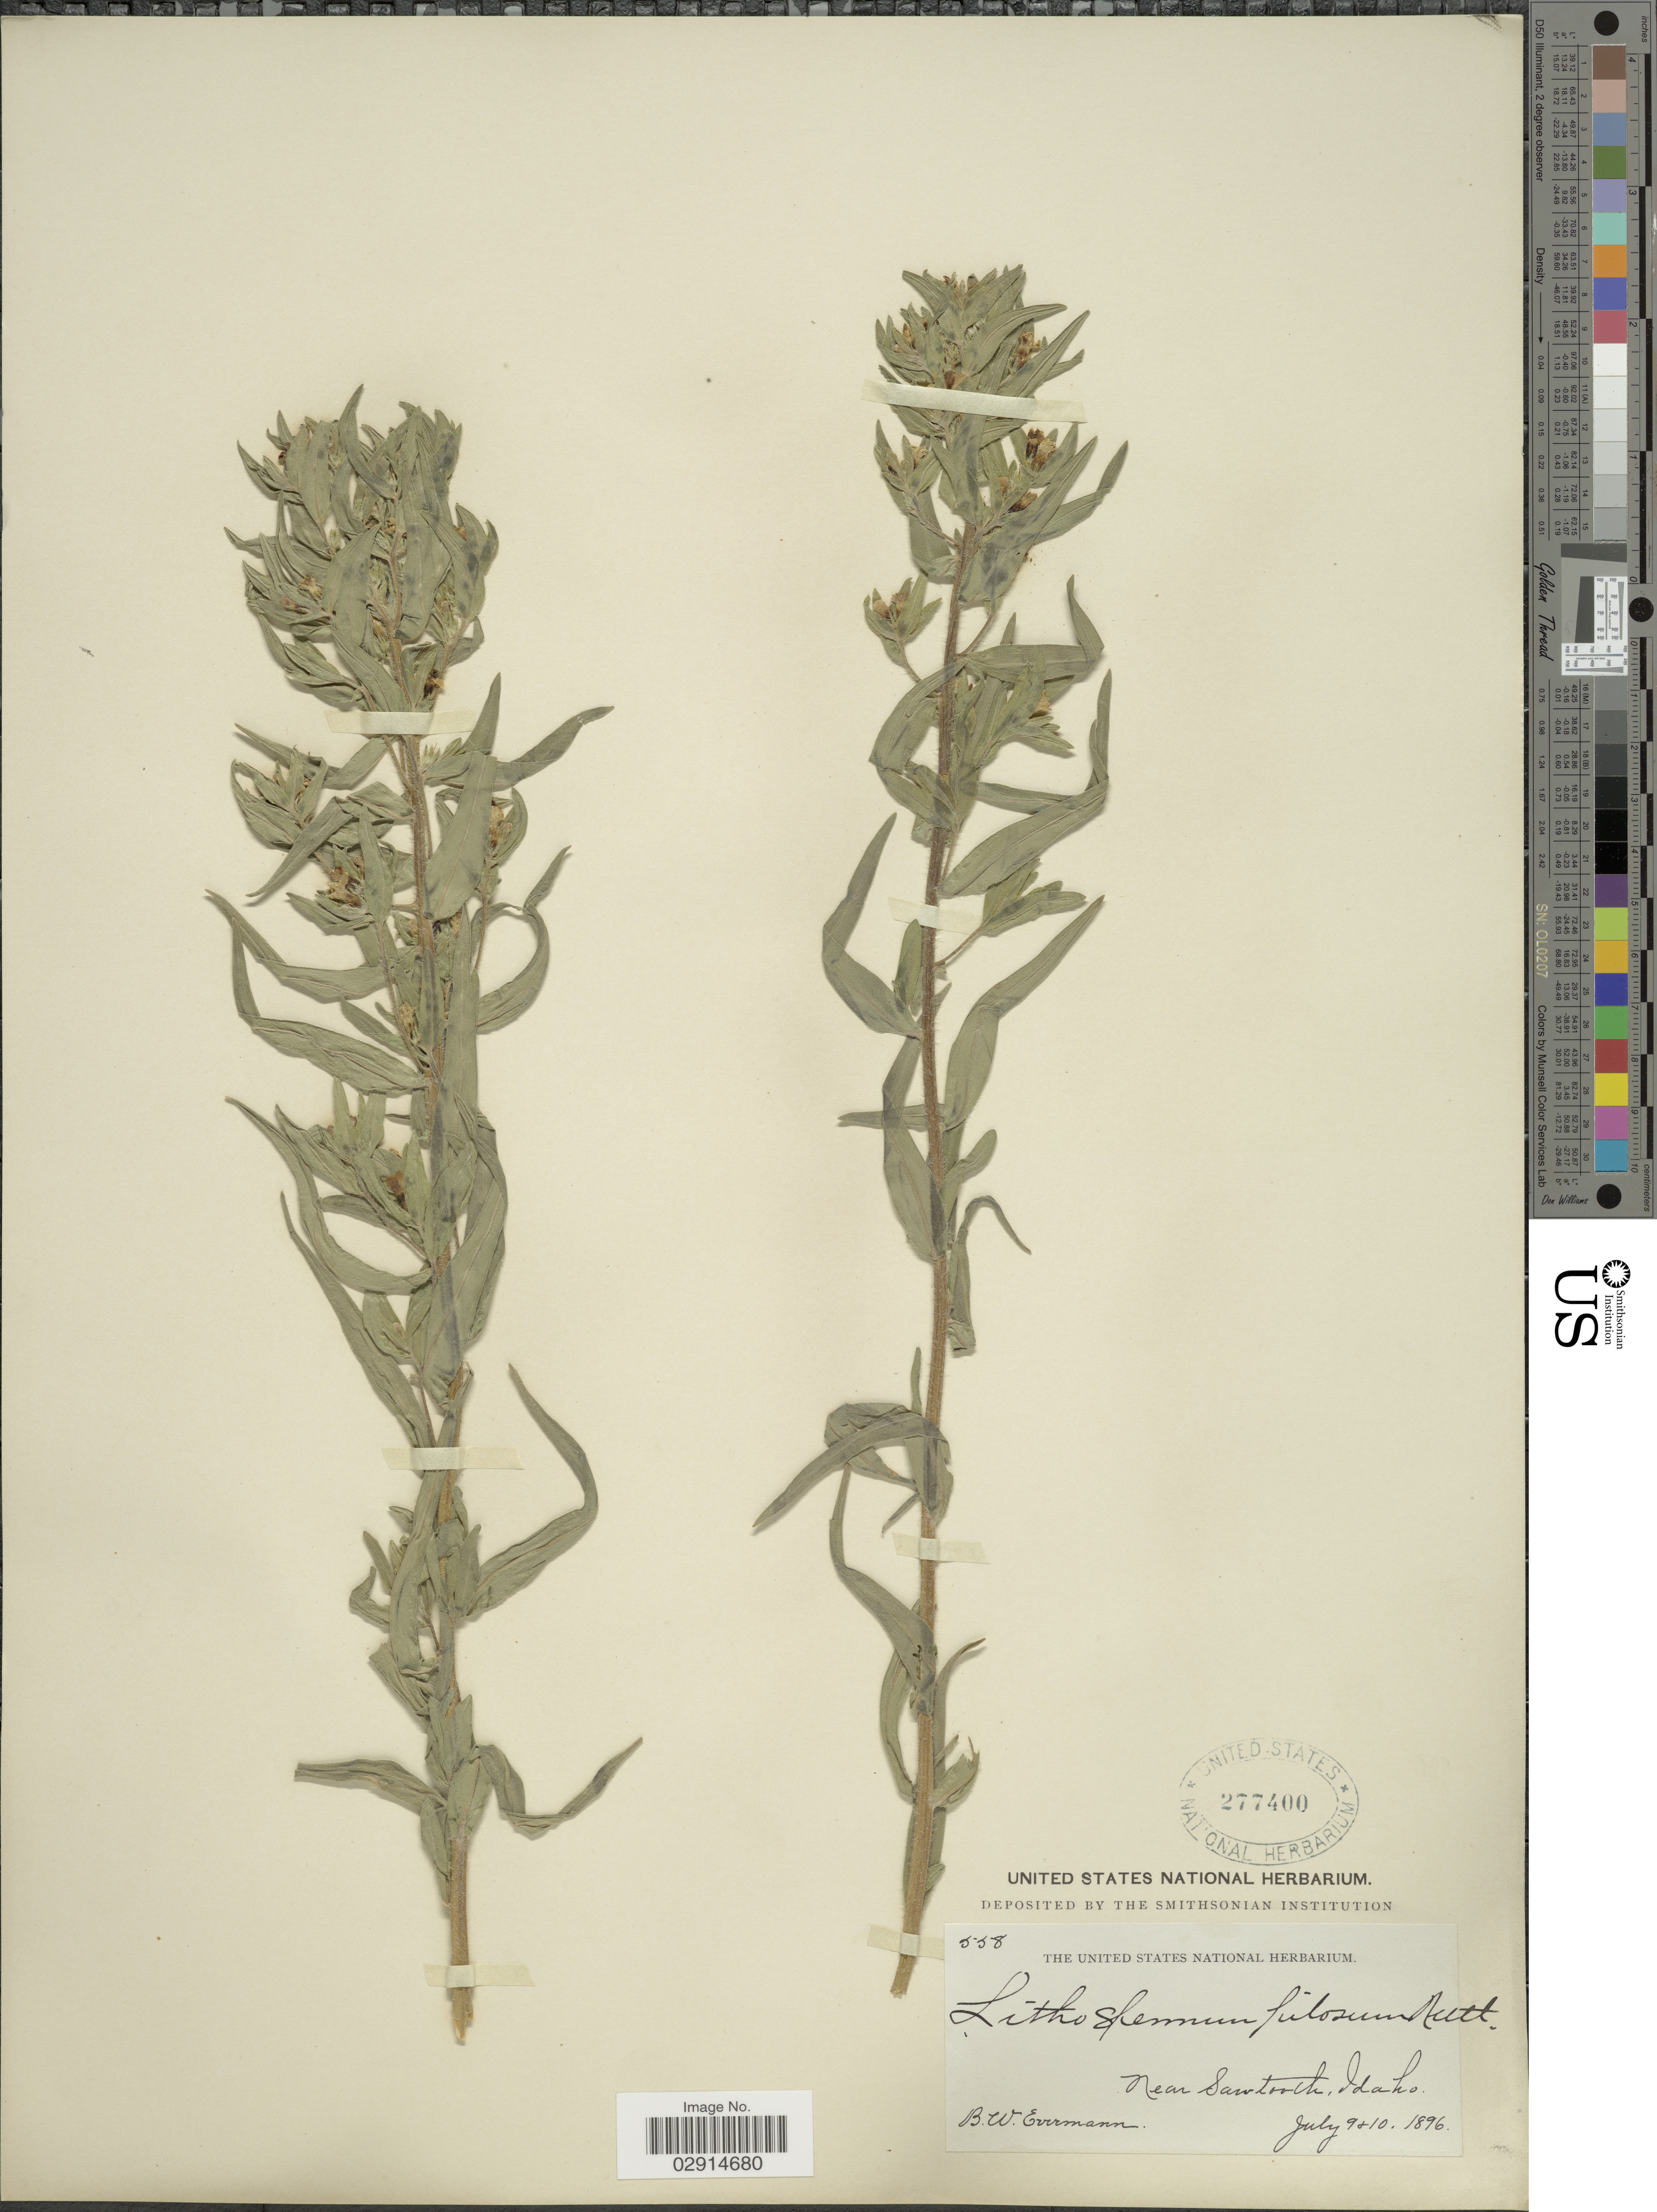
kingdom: Plantae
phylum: Tracheophyta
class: Magnoliopsida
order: Boraginales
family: Boraginaceae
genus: Lithospermum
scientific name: Lithospermum ruderale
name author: Douglas ex Lehm.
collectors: B. W. Evermann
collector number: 558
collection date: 1896-07-09/1896-07-10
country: United States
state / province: Idaho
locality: Near Sawtooth.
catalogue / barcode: US 277400